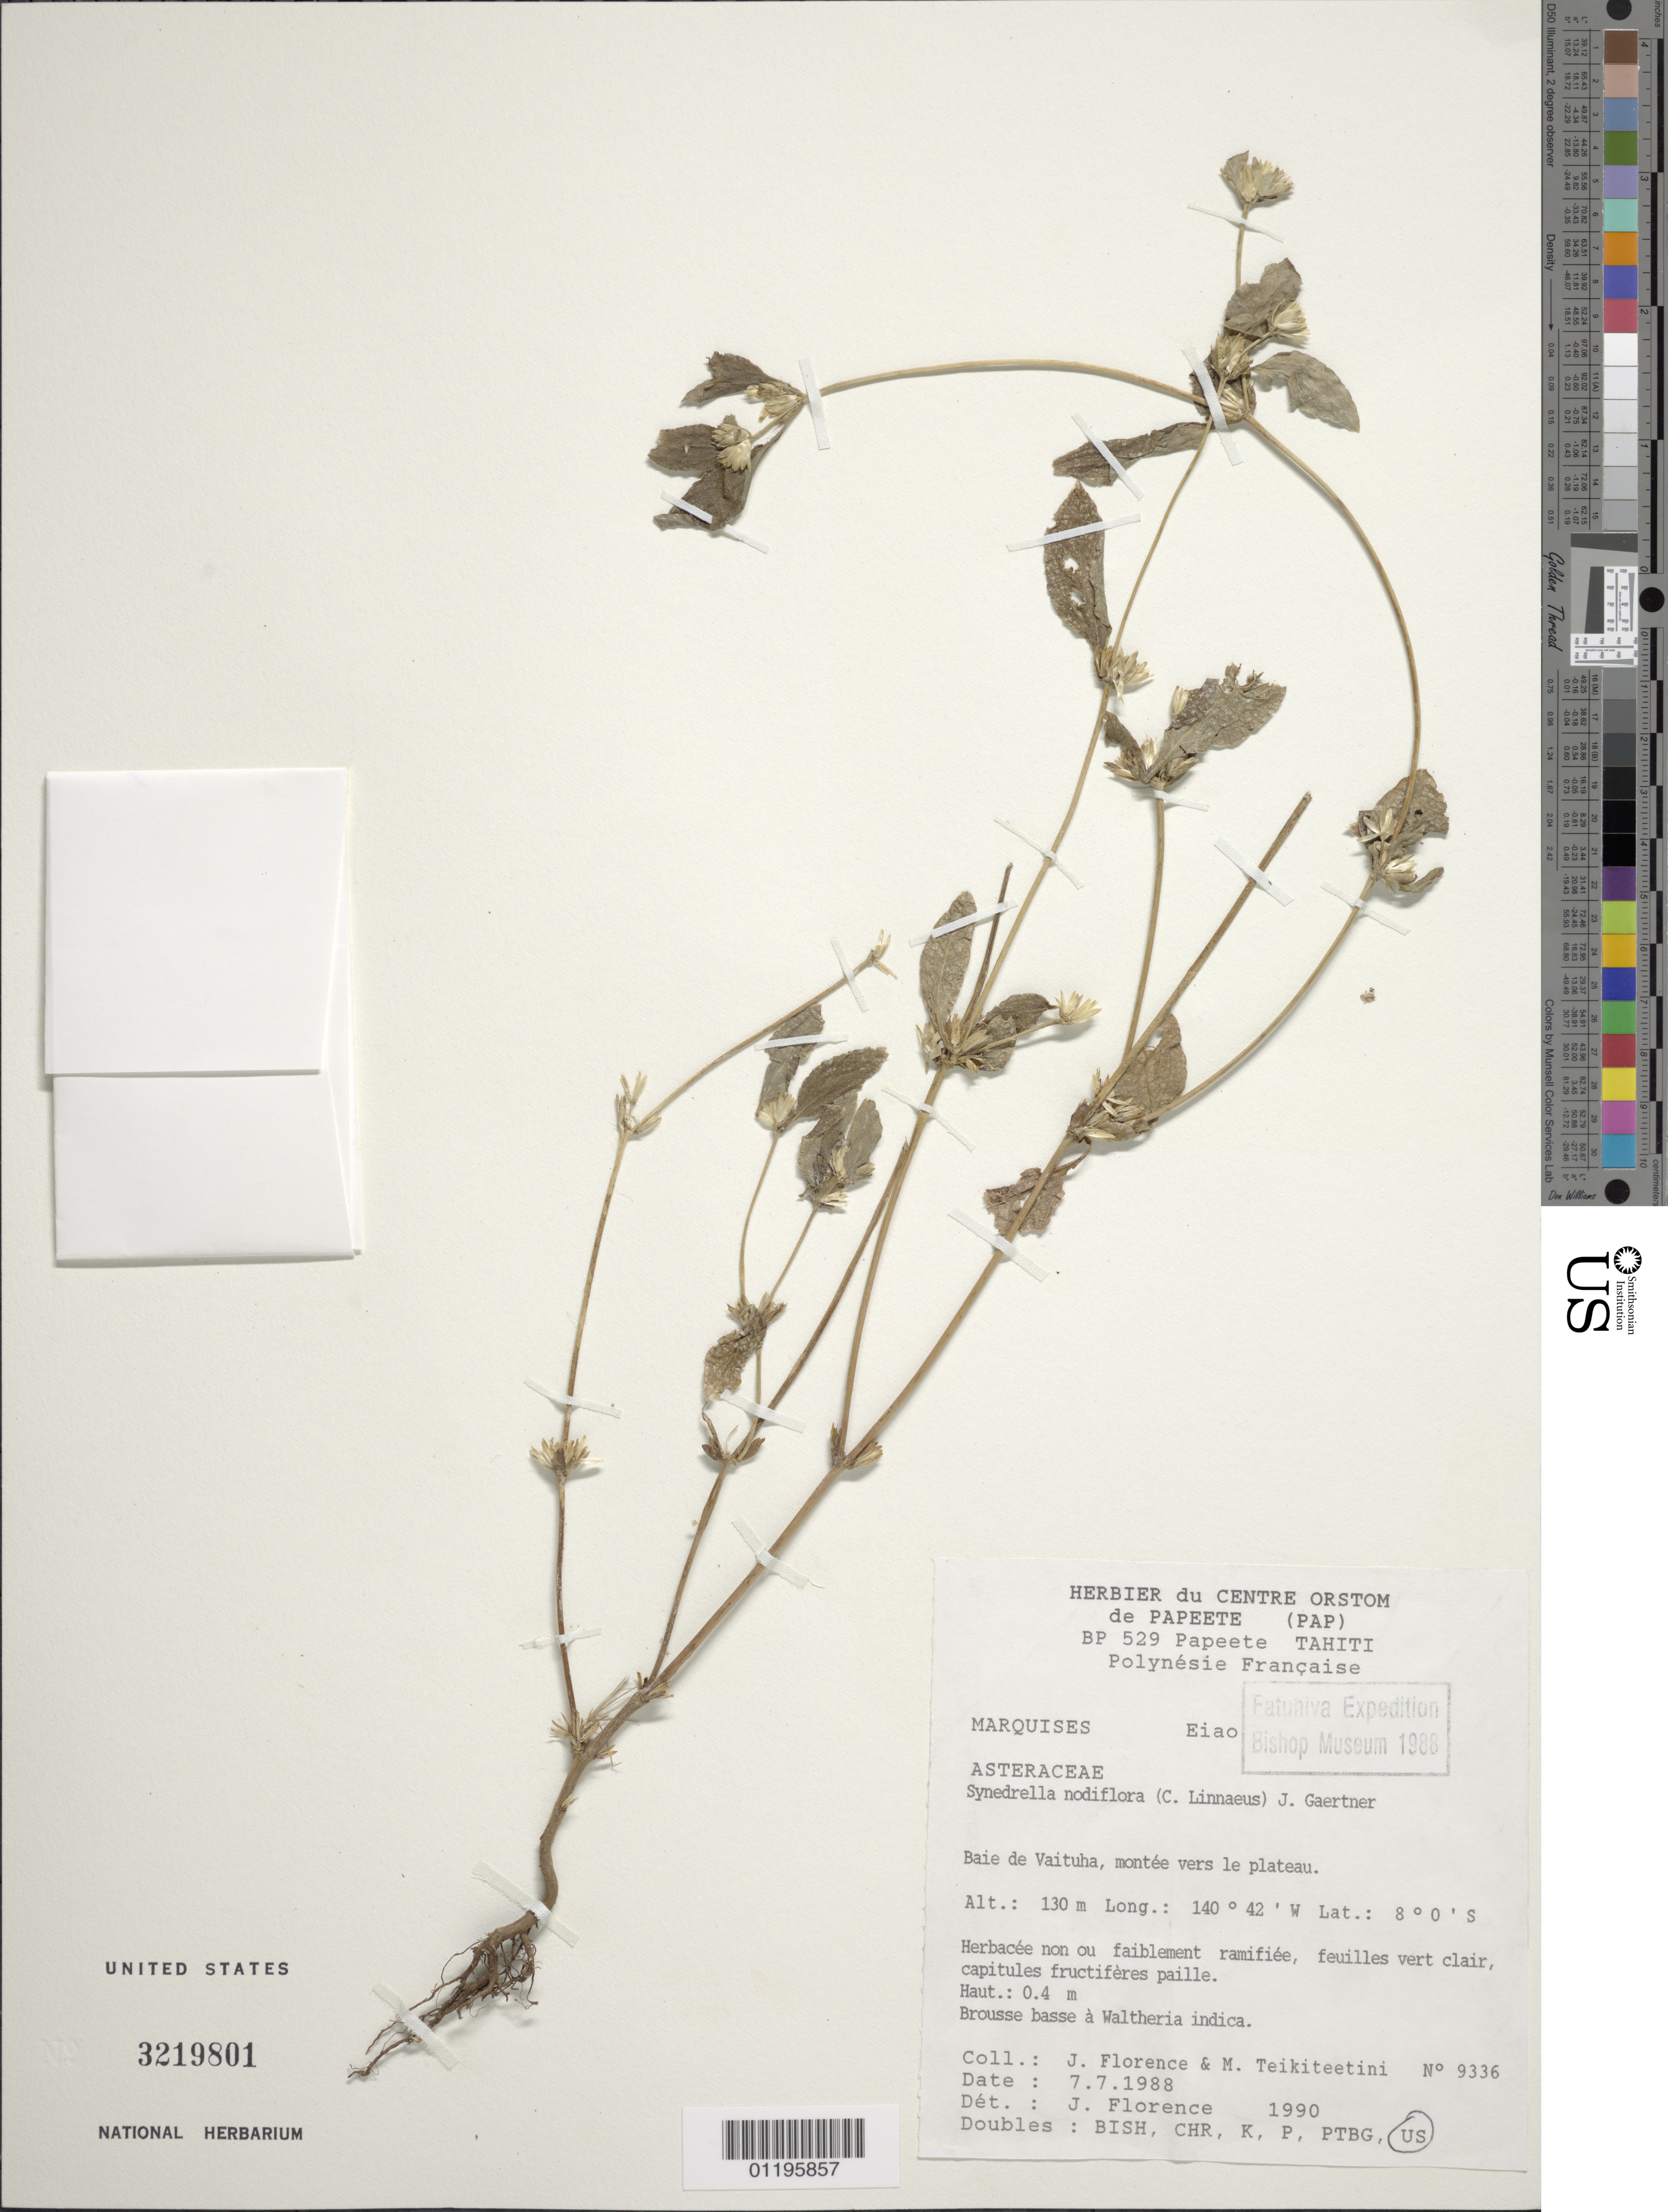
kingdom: Plantae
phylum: Tracheophyta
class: Magnoliopsida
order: Asterales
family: Asteraceae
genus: Synedrella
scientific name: Synedrella nodiflora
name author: (L.) Gaertn.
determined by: Florence, J.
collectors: J. Florence & M. Teikiteetini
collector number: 9336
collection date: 1988-07-07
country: French Polynesia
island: Eiao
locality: Baie de Vaituha, montée vers le plateau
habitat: Brousse basse à Waltheria indica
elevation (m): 130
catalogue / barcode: US 3219801